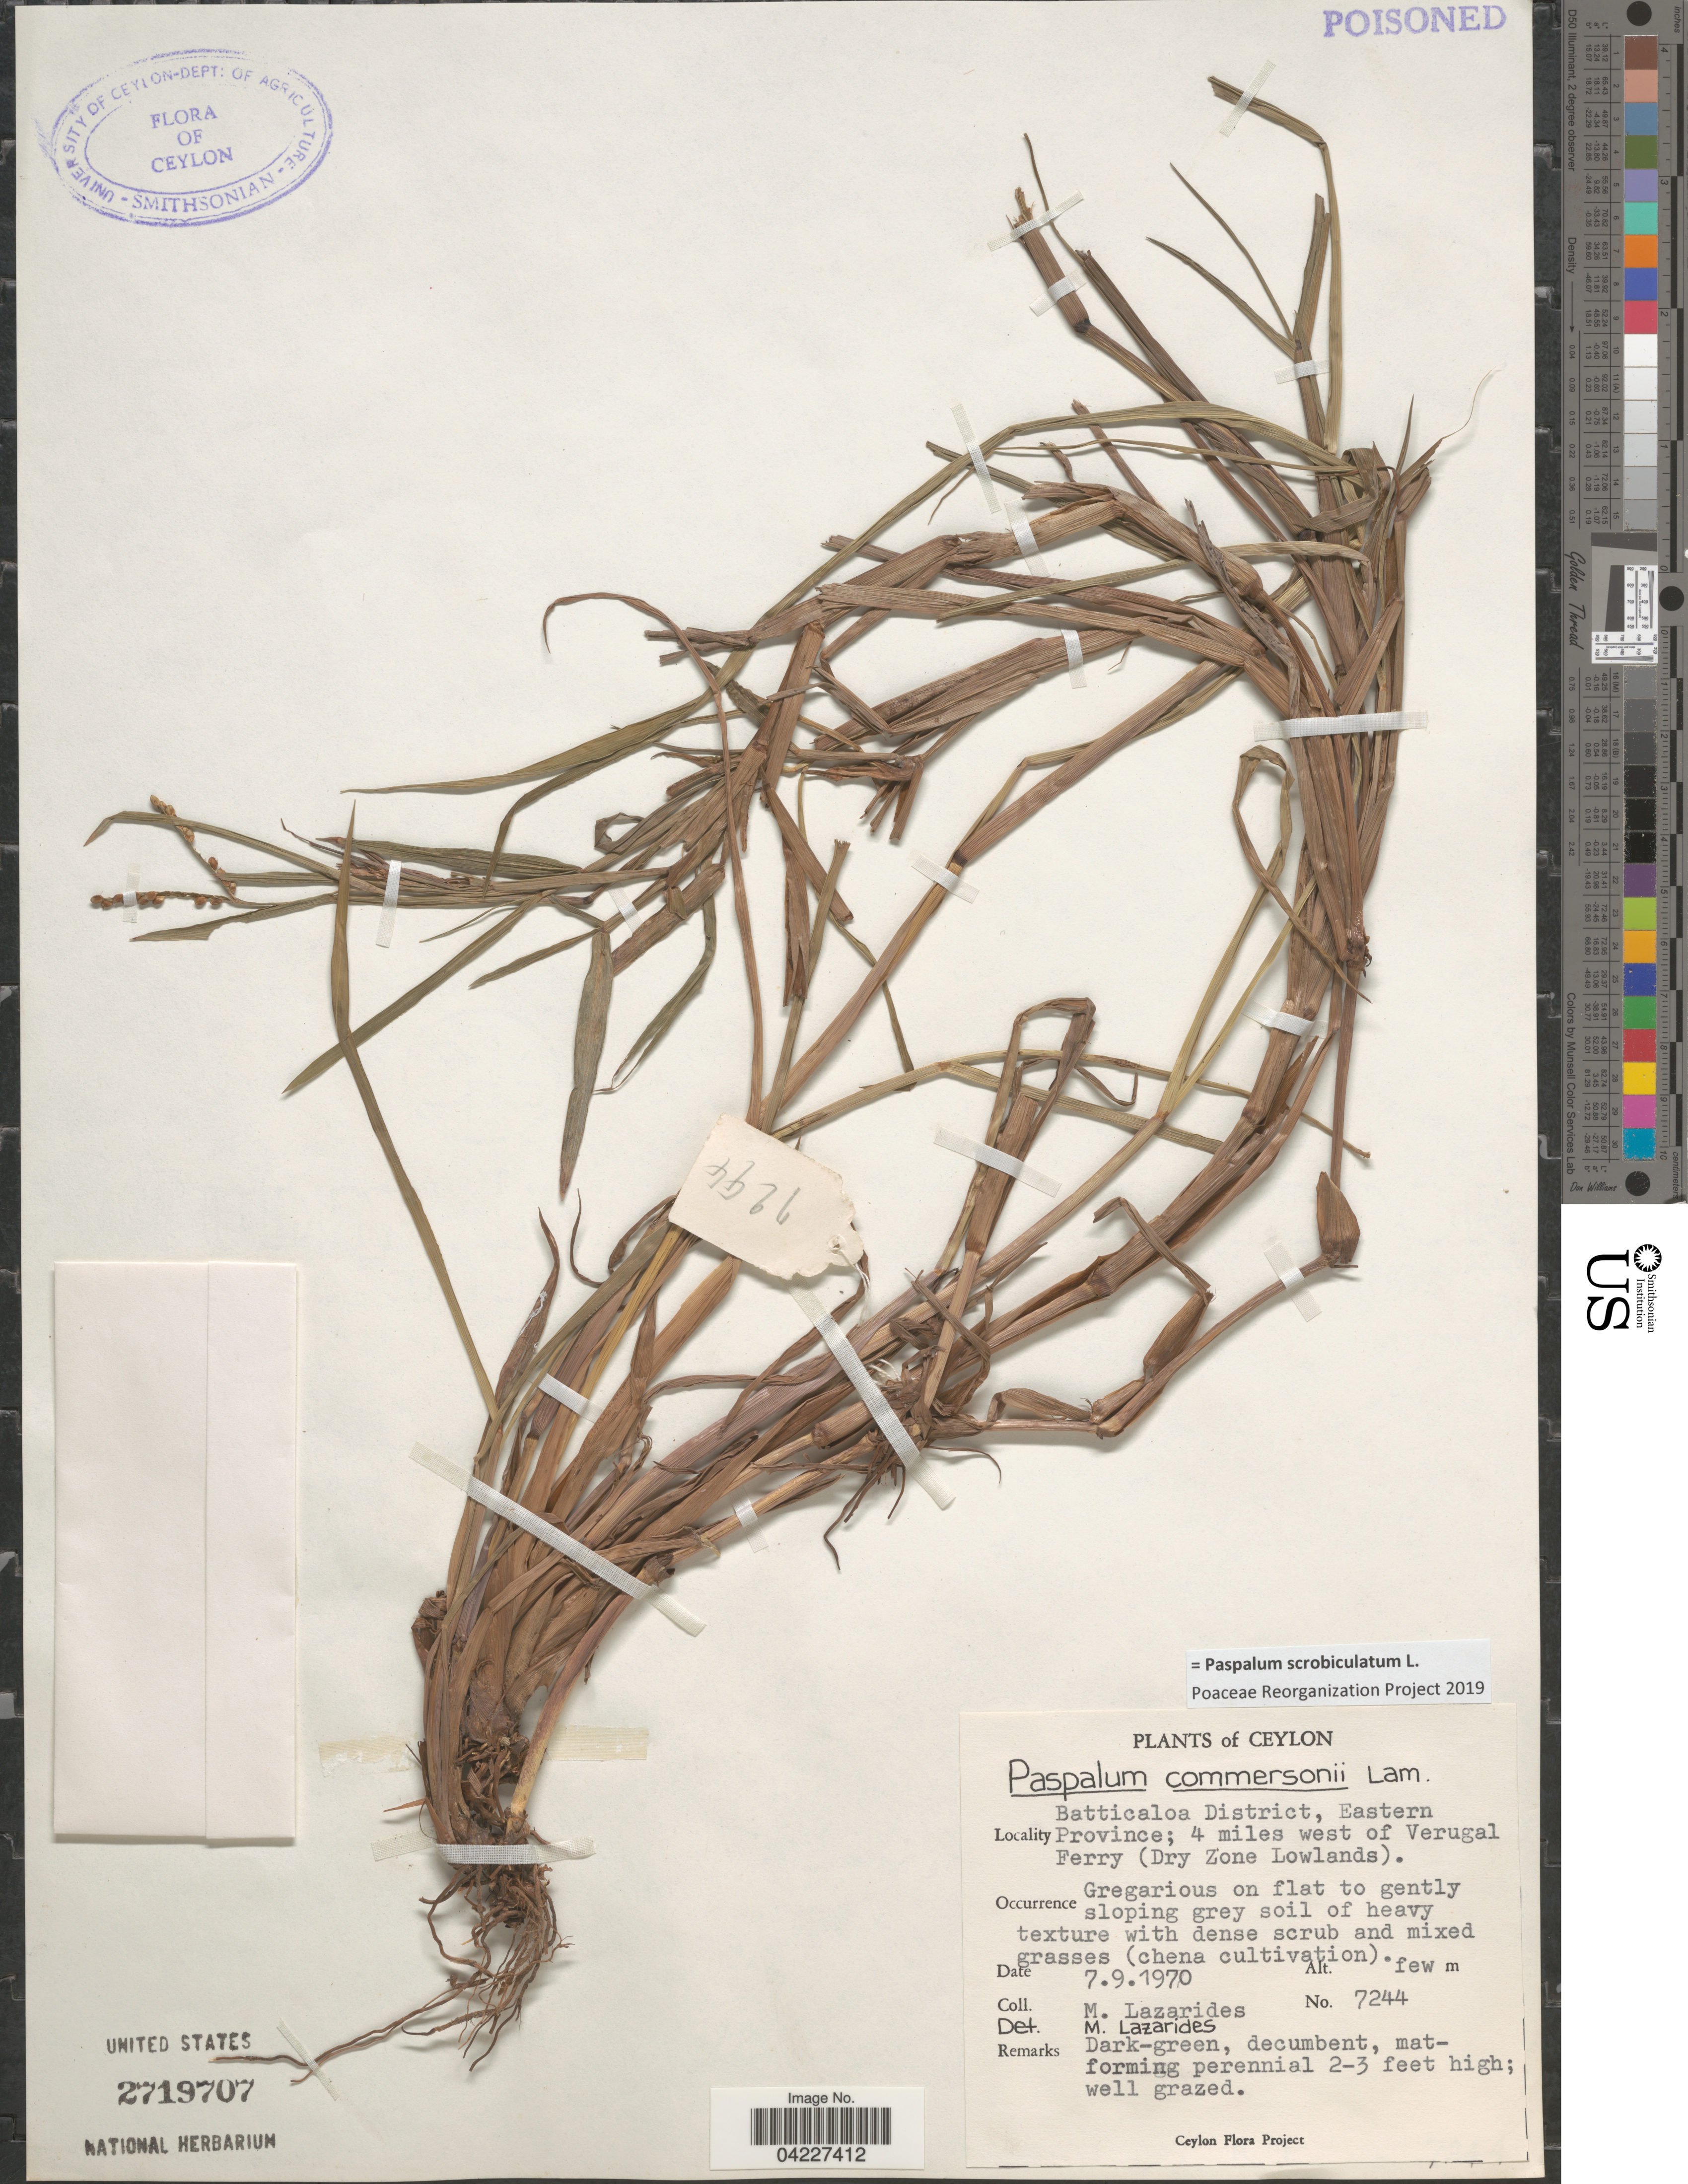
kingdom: Plantae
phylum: Tracheophyta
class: Liliopsida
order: Poales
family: Poaceae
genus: Paspalum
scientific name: Paspalum scrobiculatum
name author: L.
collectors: M. Lazarides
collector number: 7244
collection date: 1970-09-07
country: Sri Lanka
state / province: Eastern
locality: Ceylon. Batticaloa District; 4 miles west of Verugal Ferry (Dry Zone Lowlands).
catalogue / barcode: US 2719707